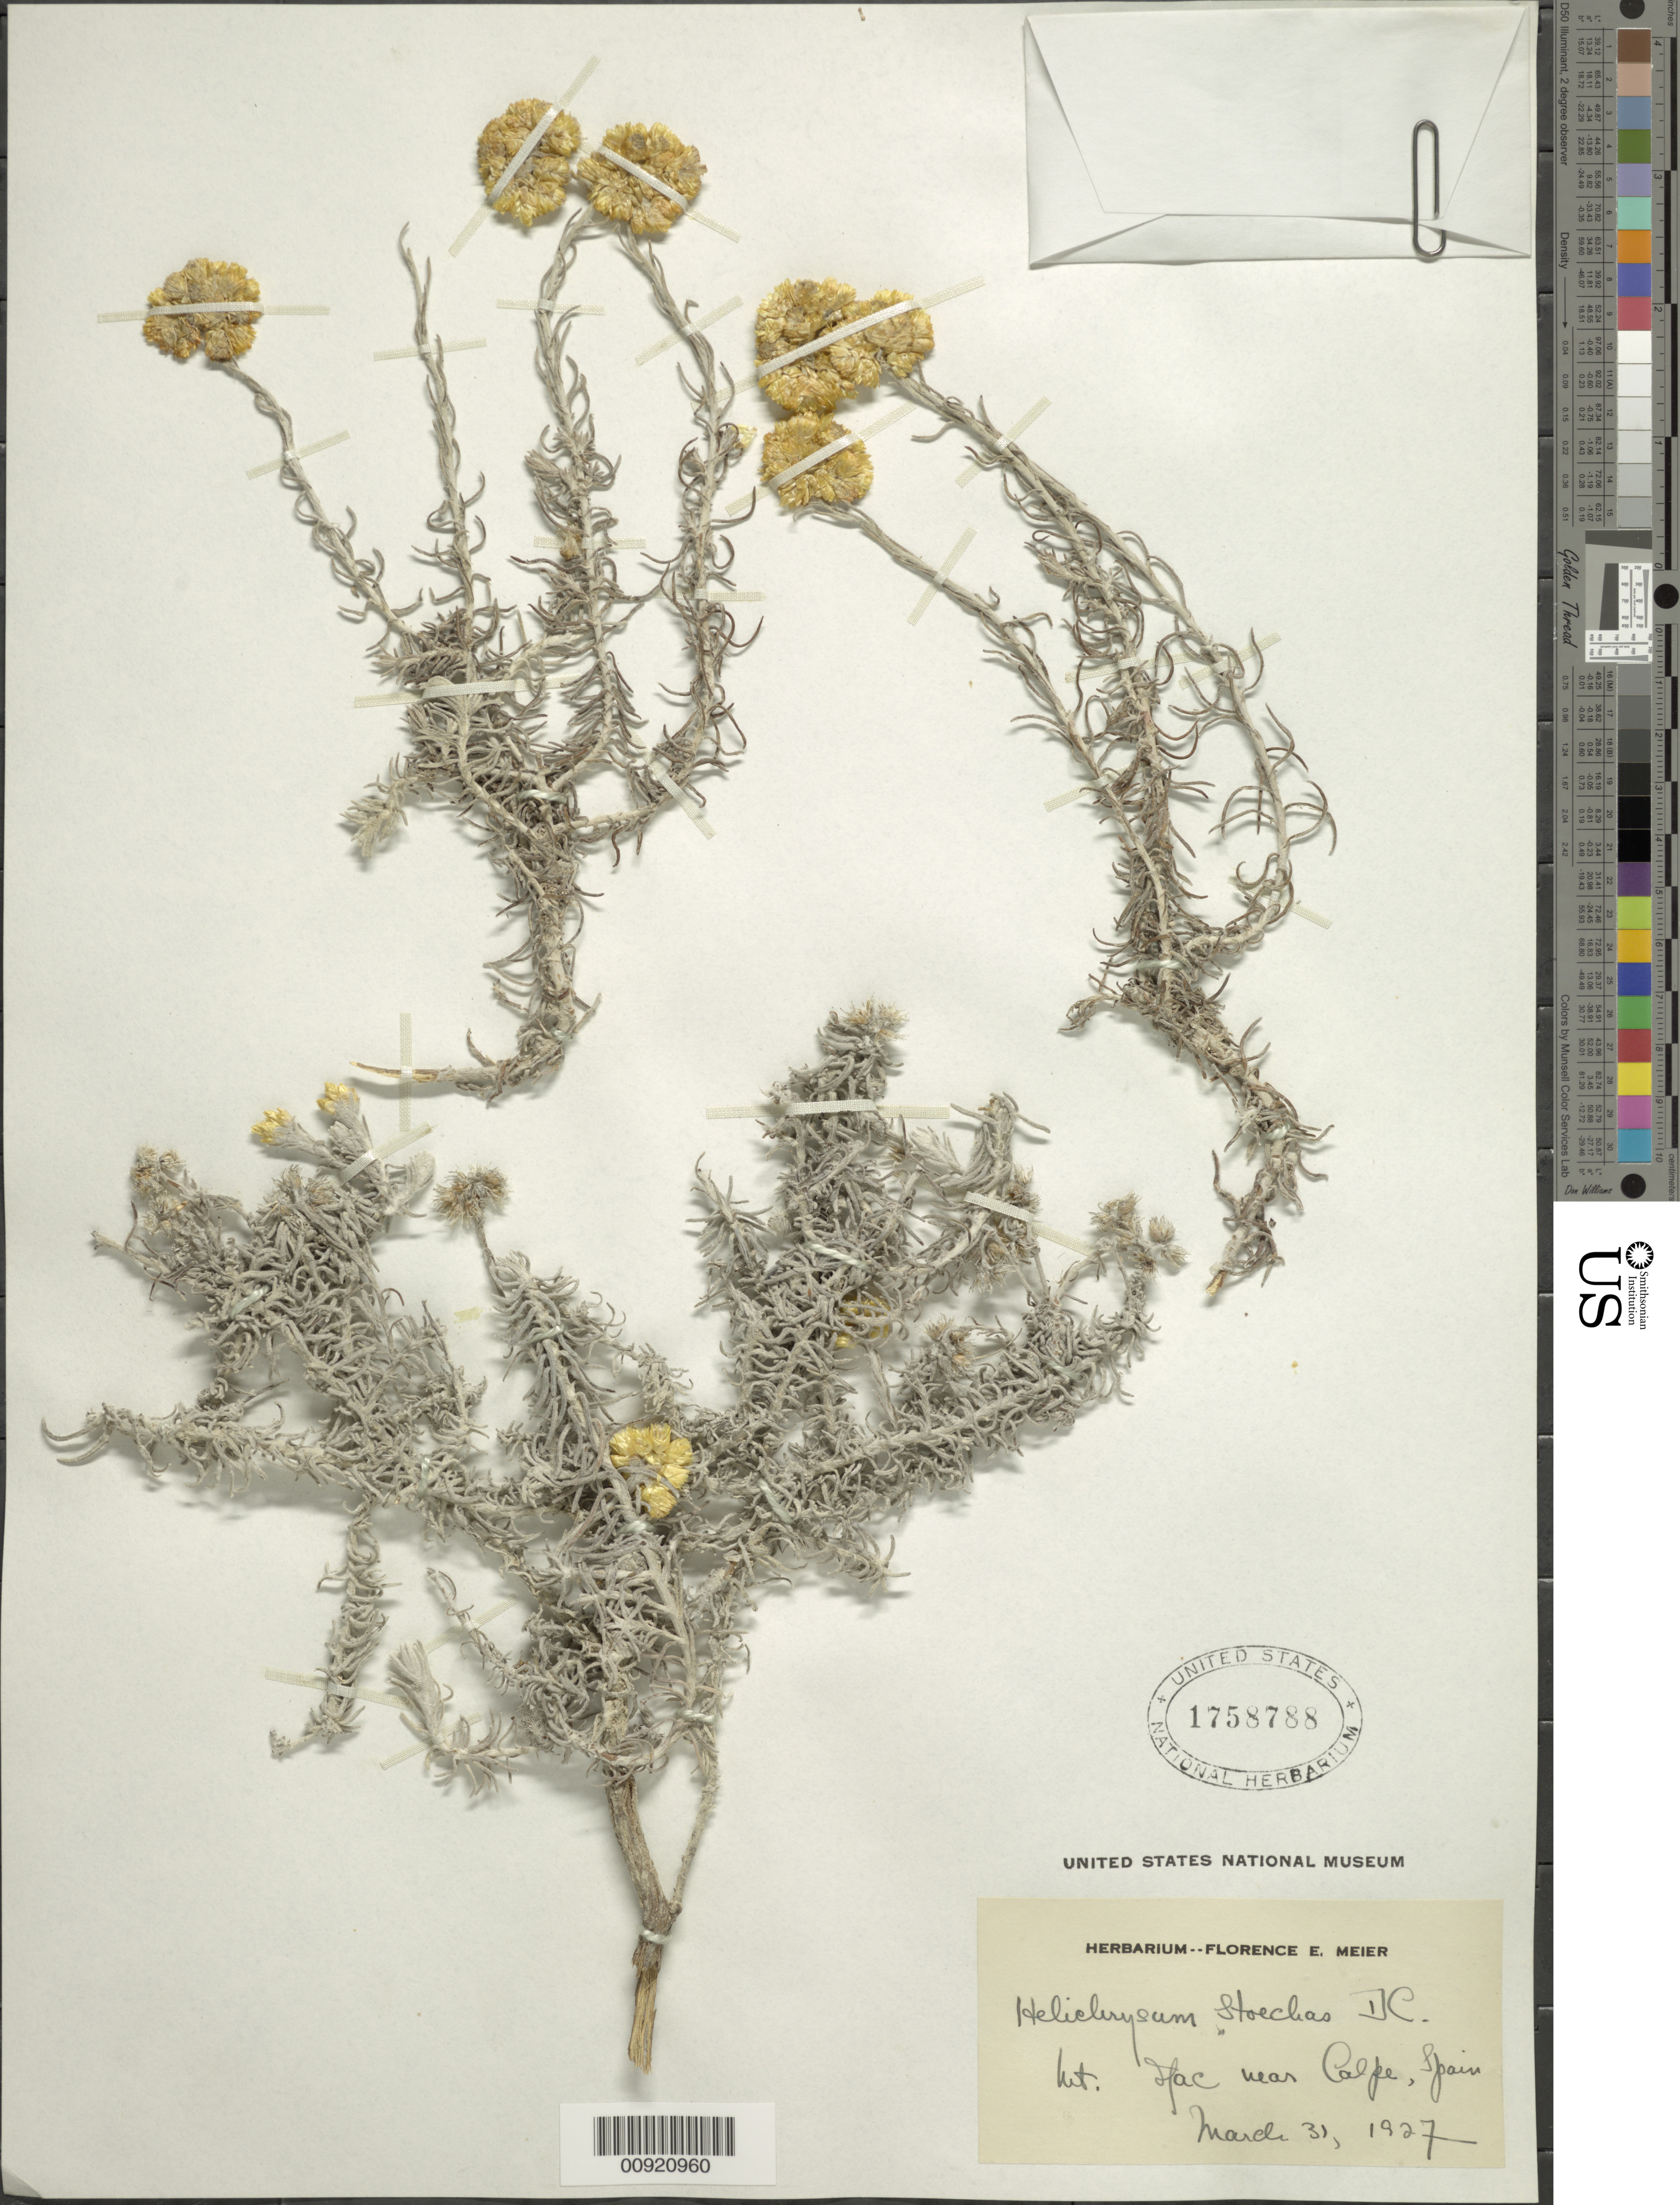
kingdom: Plantae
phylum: Tracheophyta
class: Magnoliopsida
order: Asterales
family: Asteraceae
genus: Helichrysum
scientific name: Helichrysum stoechas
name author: DC.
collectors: F. Meier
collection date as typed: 31 Mar 1927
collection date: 1927-03-31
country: Spain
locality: Near Calpe.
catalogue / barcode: US 1758788